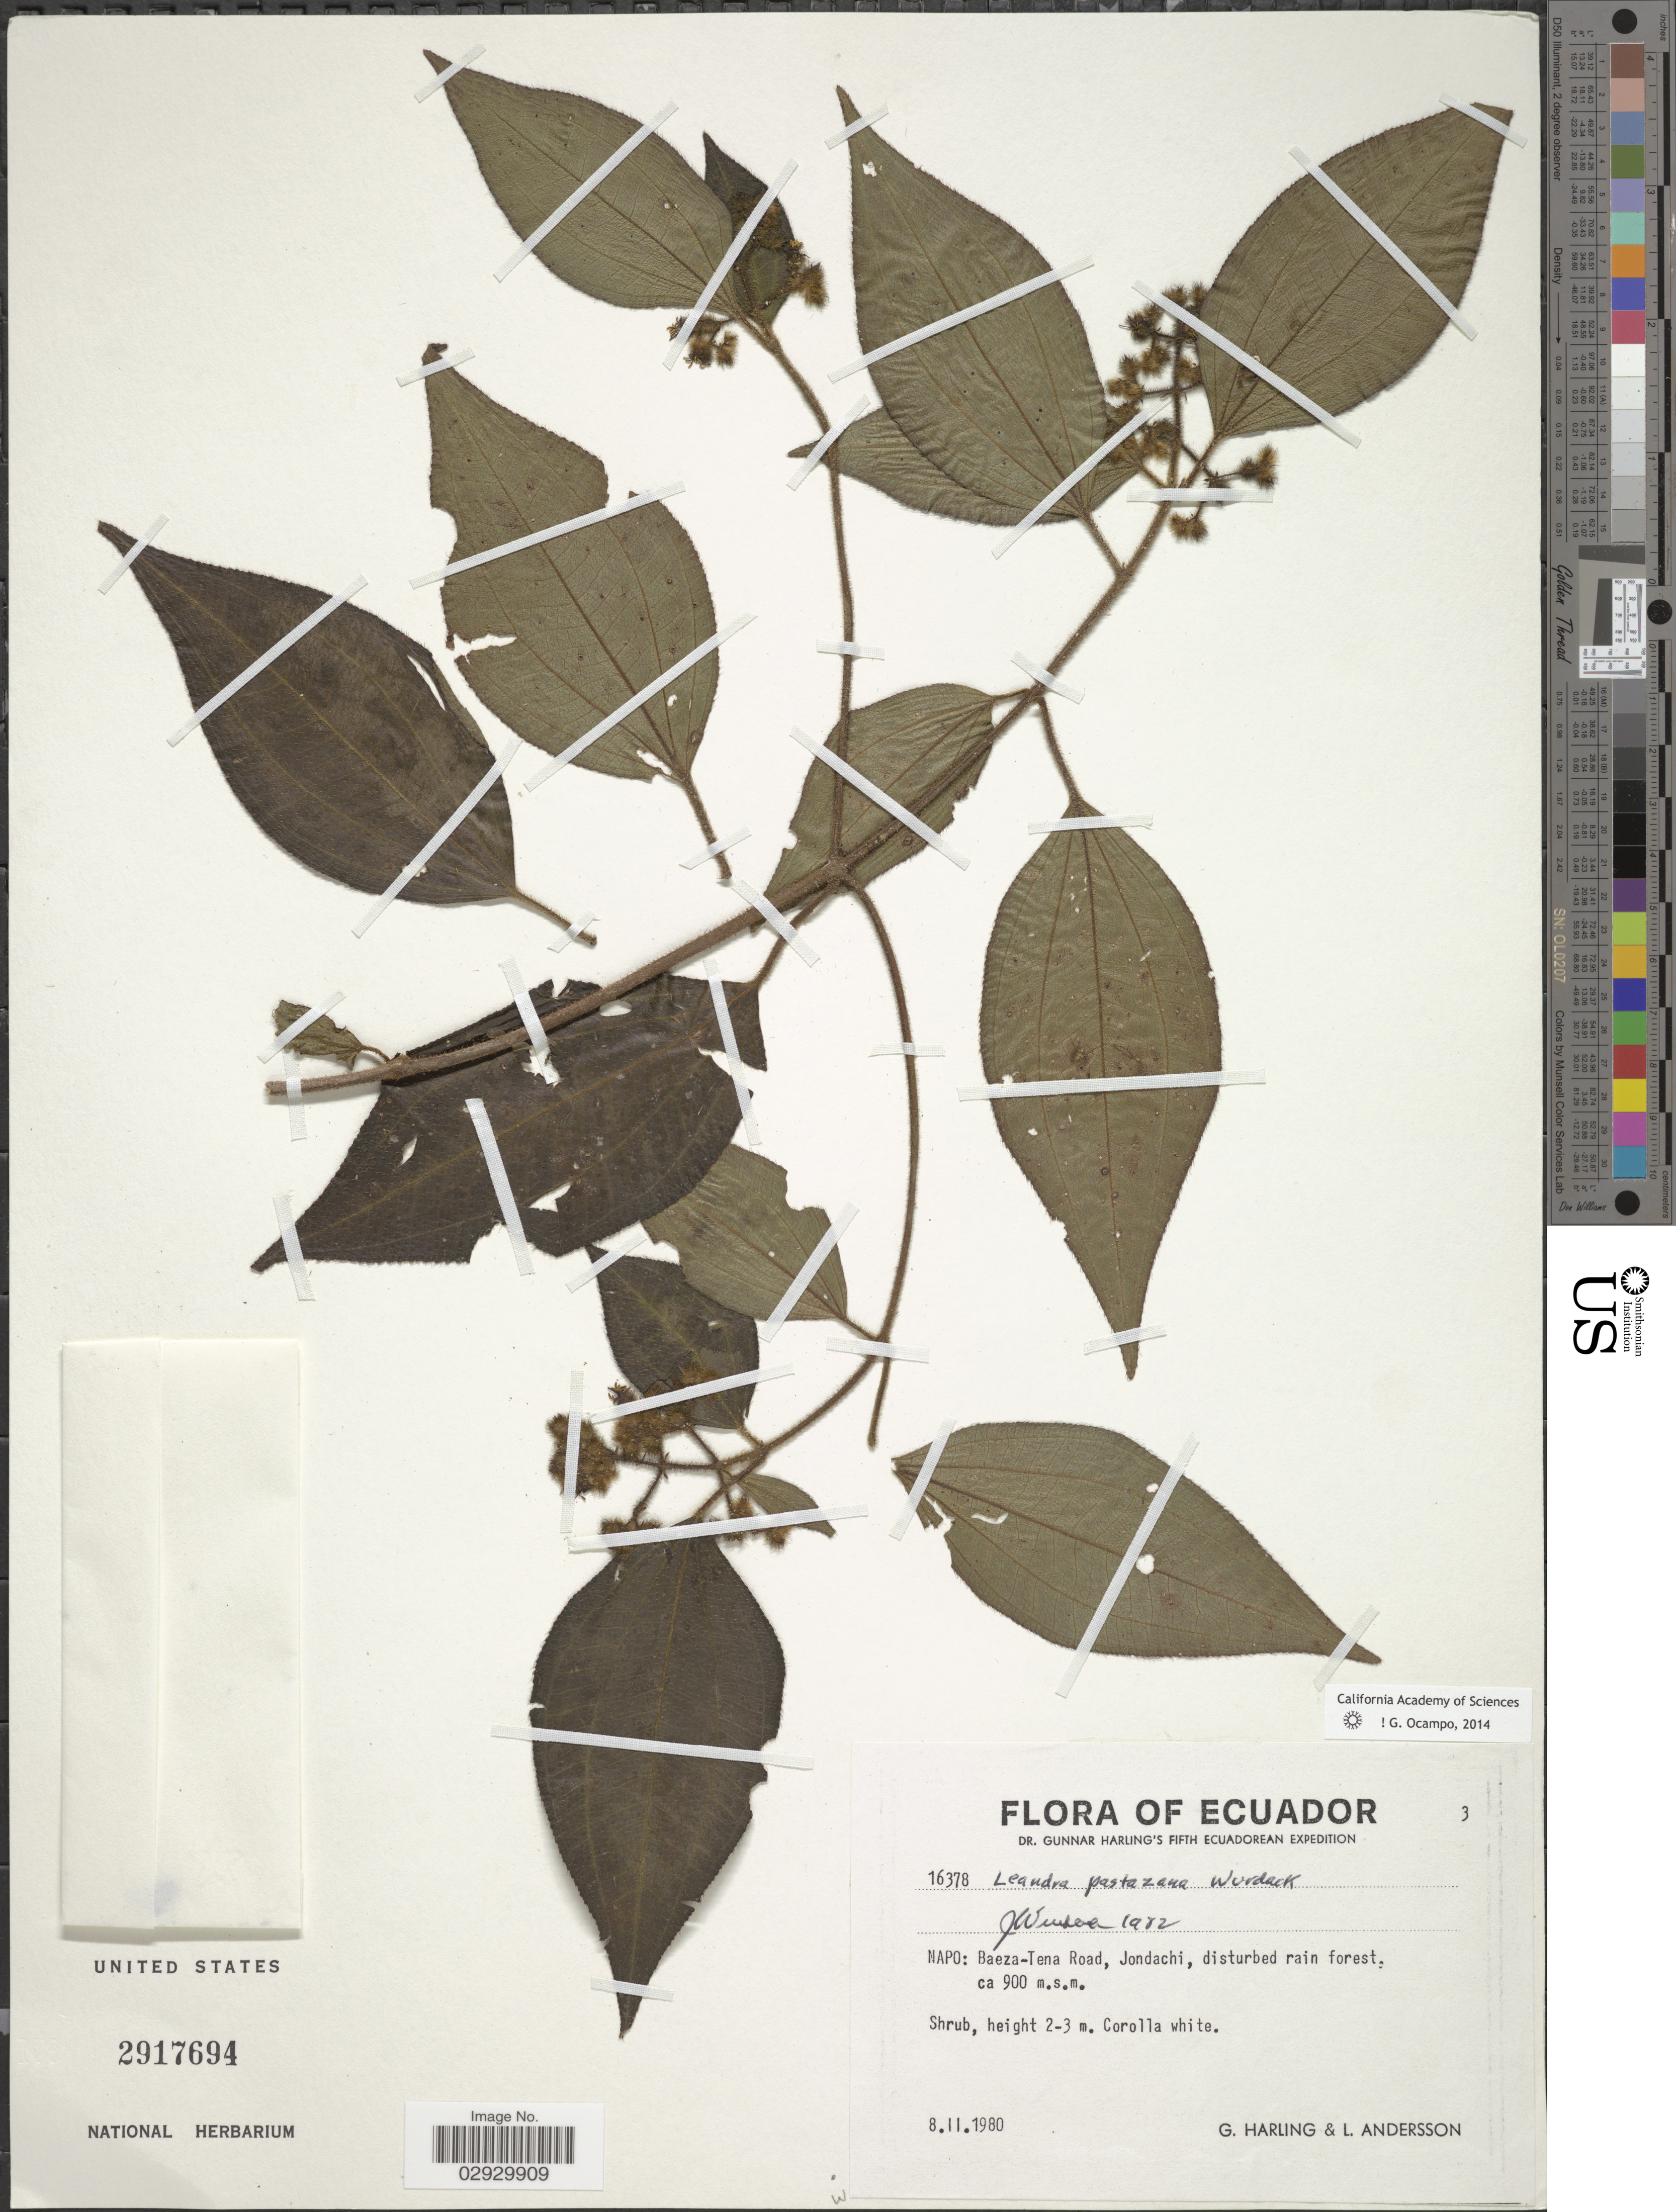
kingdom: Plantae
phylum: Tracheophyta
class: Magnoliopsida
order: Myrtales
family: Melastomataceae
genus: Leandra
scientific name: Leandra pastazana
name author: Wurdack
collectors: G. Harling & L. Andersson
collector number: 16378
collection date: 1980-02-08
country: Ecuador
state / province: Napo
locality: Baeza-Tena Road, Jondachi.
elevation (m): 900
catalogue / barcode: US 2917694